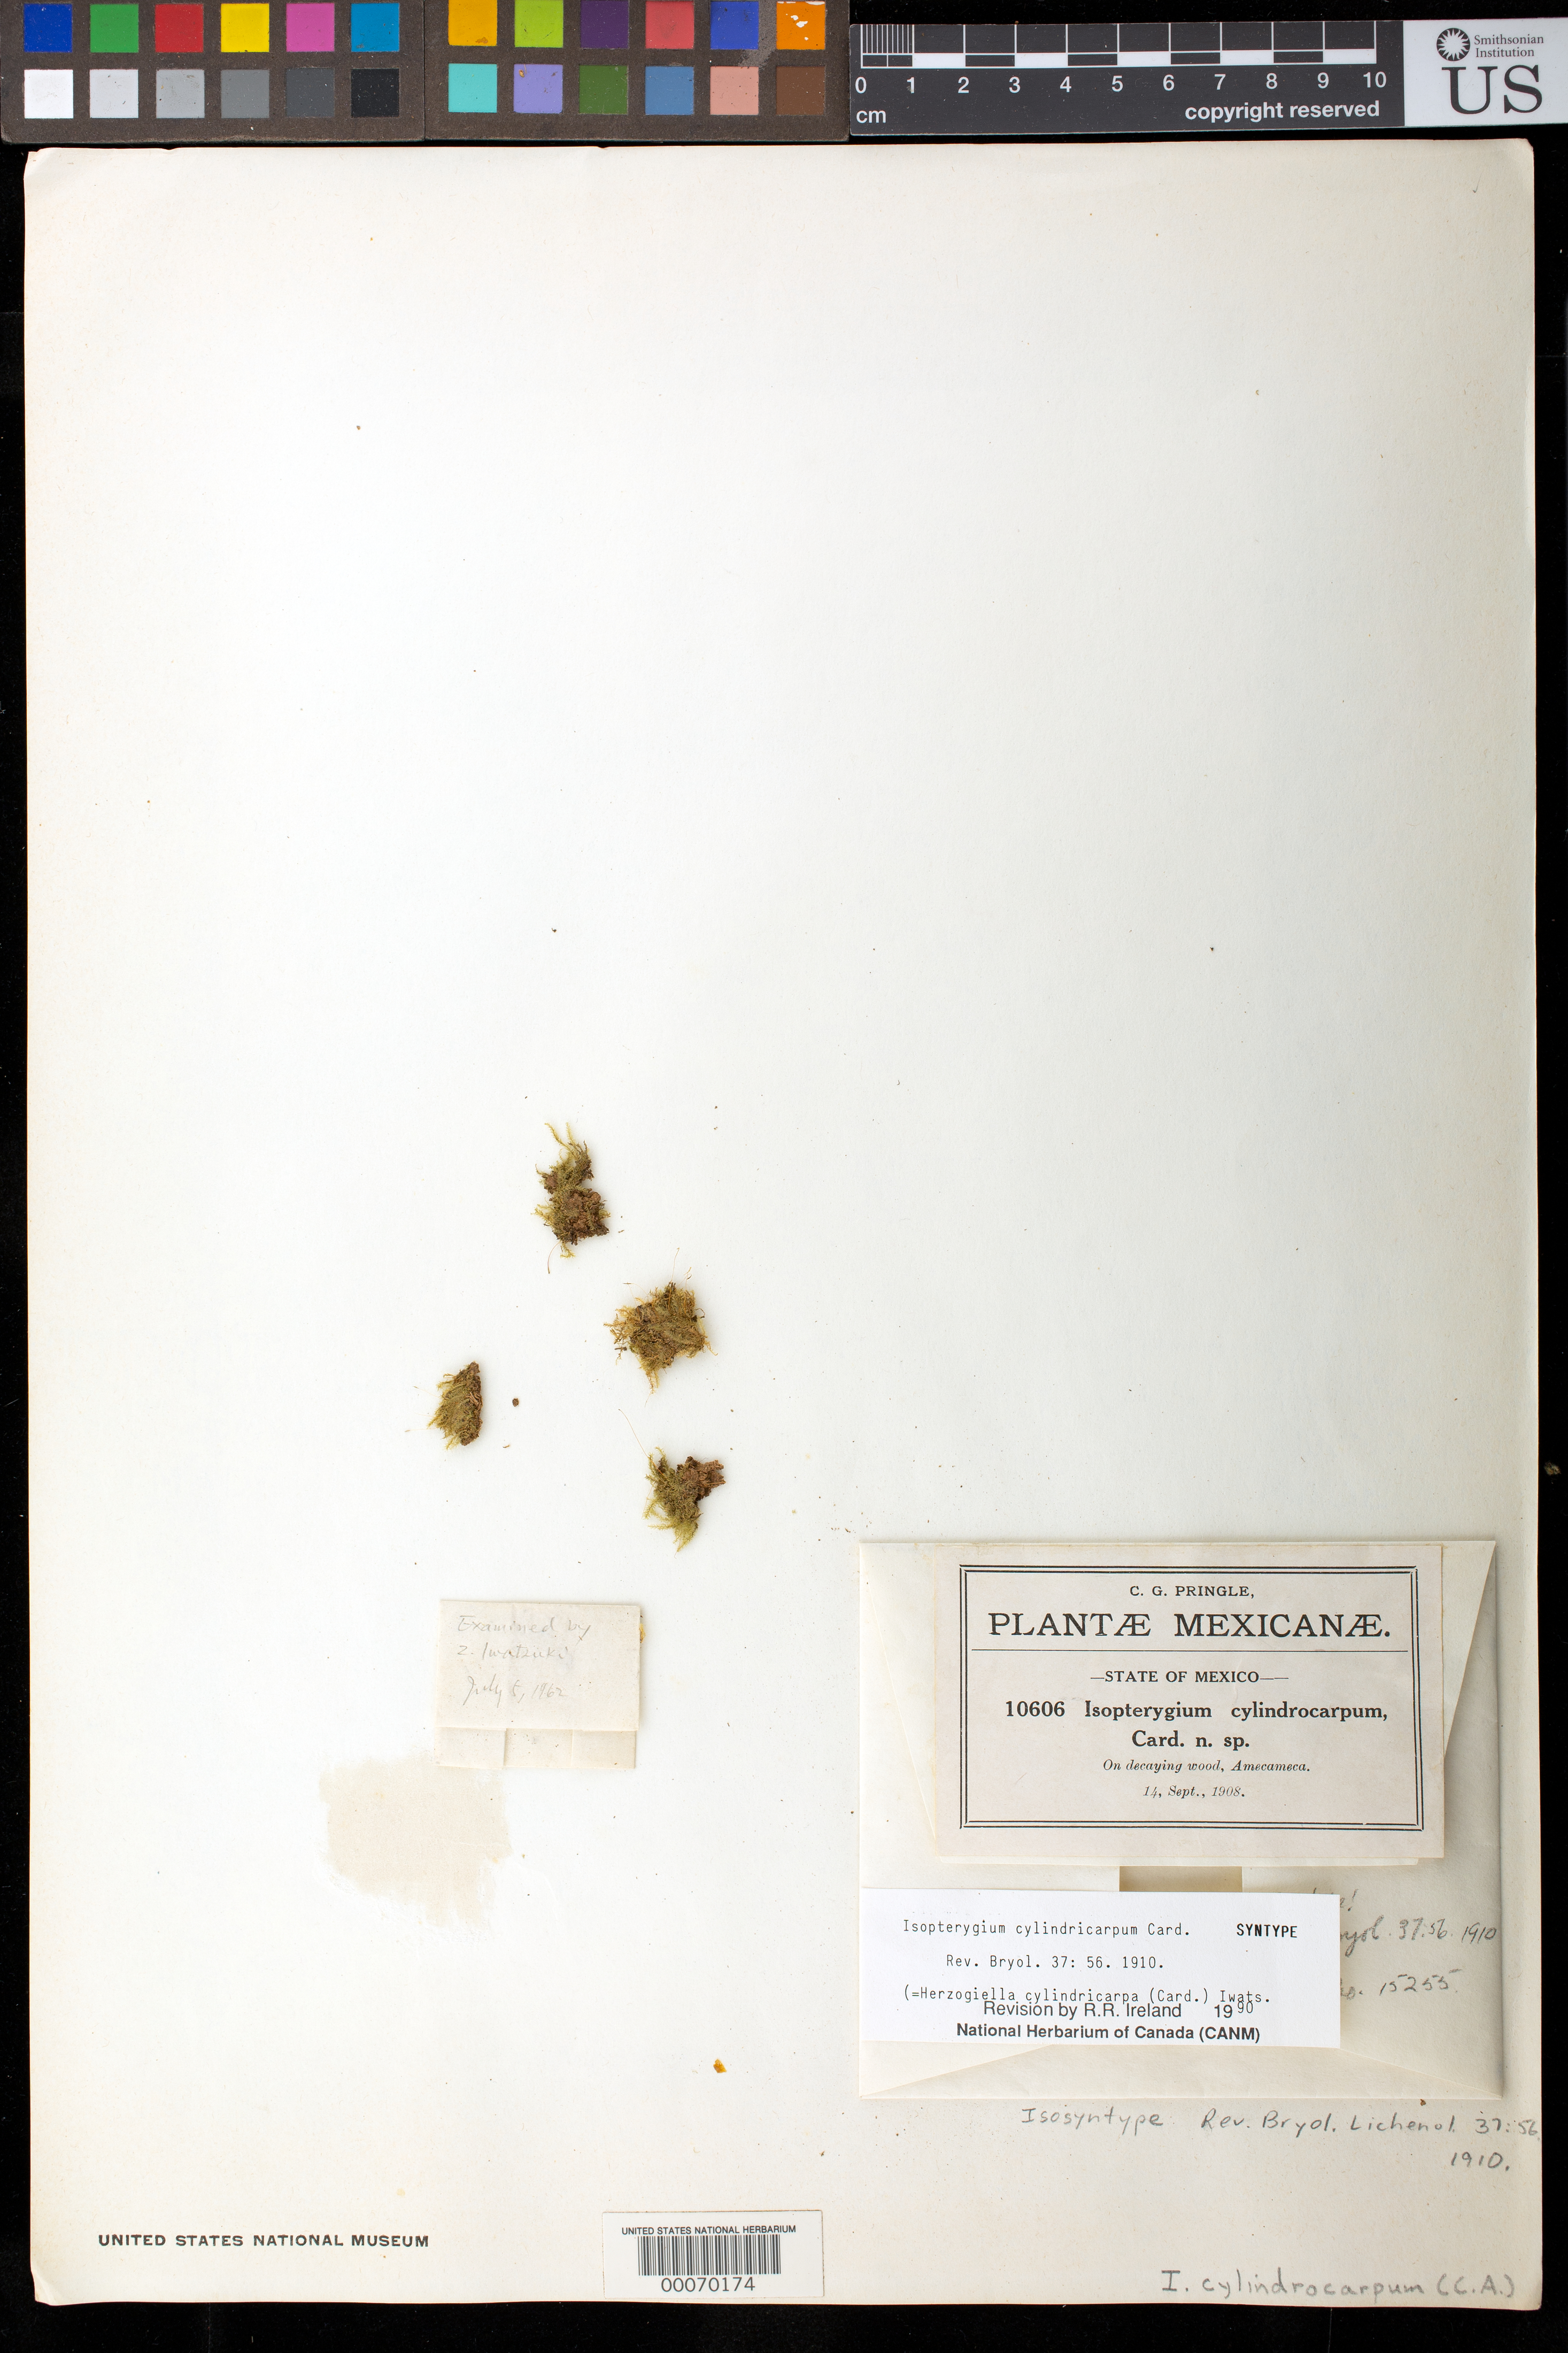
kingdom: Plantae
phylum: Bryophyta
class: Bryopsida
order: Hypnales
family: Pylaisiadelphaceae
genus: Isopterygium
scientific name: Isopterygium cylindricarpum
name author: Cardot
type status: Syntype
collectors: C. G. Pringle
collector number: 10606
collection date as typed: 14 Sep 1908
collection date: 1908-09-14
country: Mexico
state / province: México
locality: Amecameca.